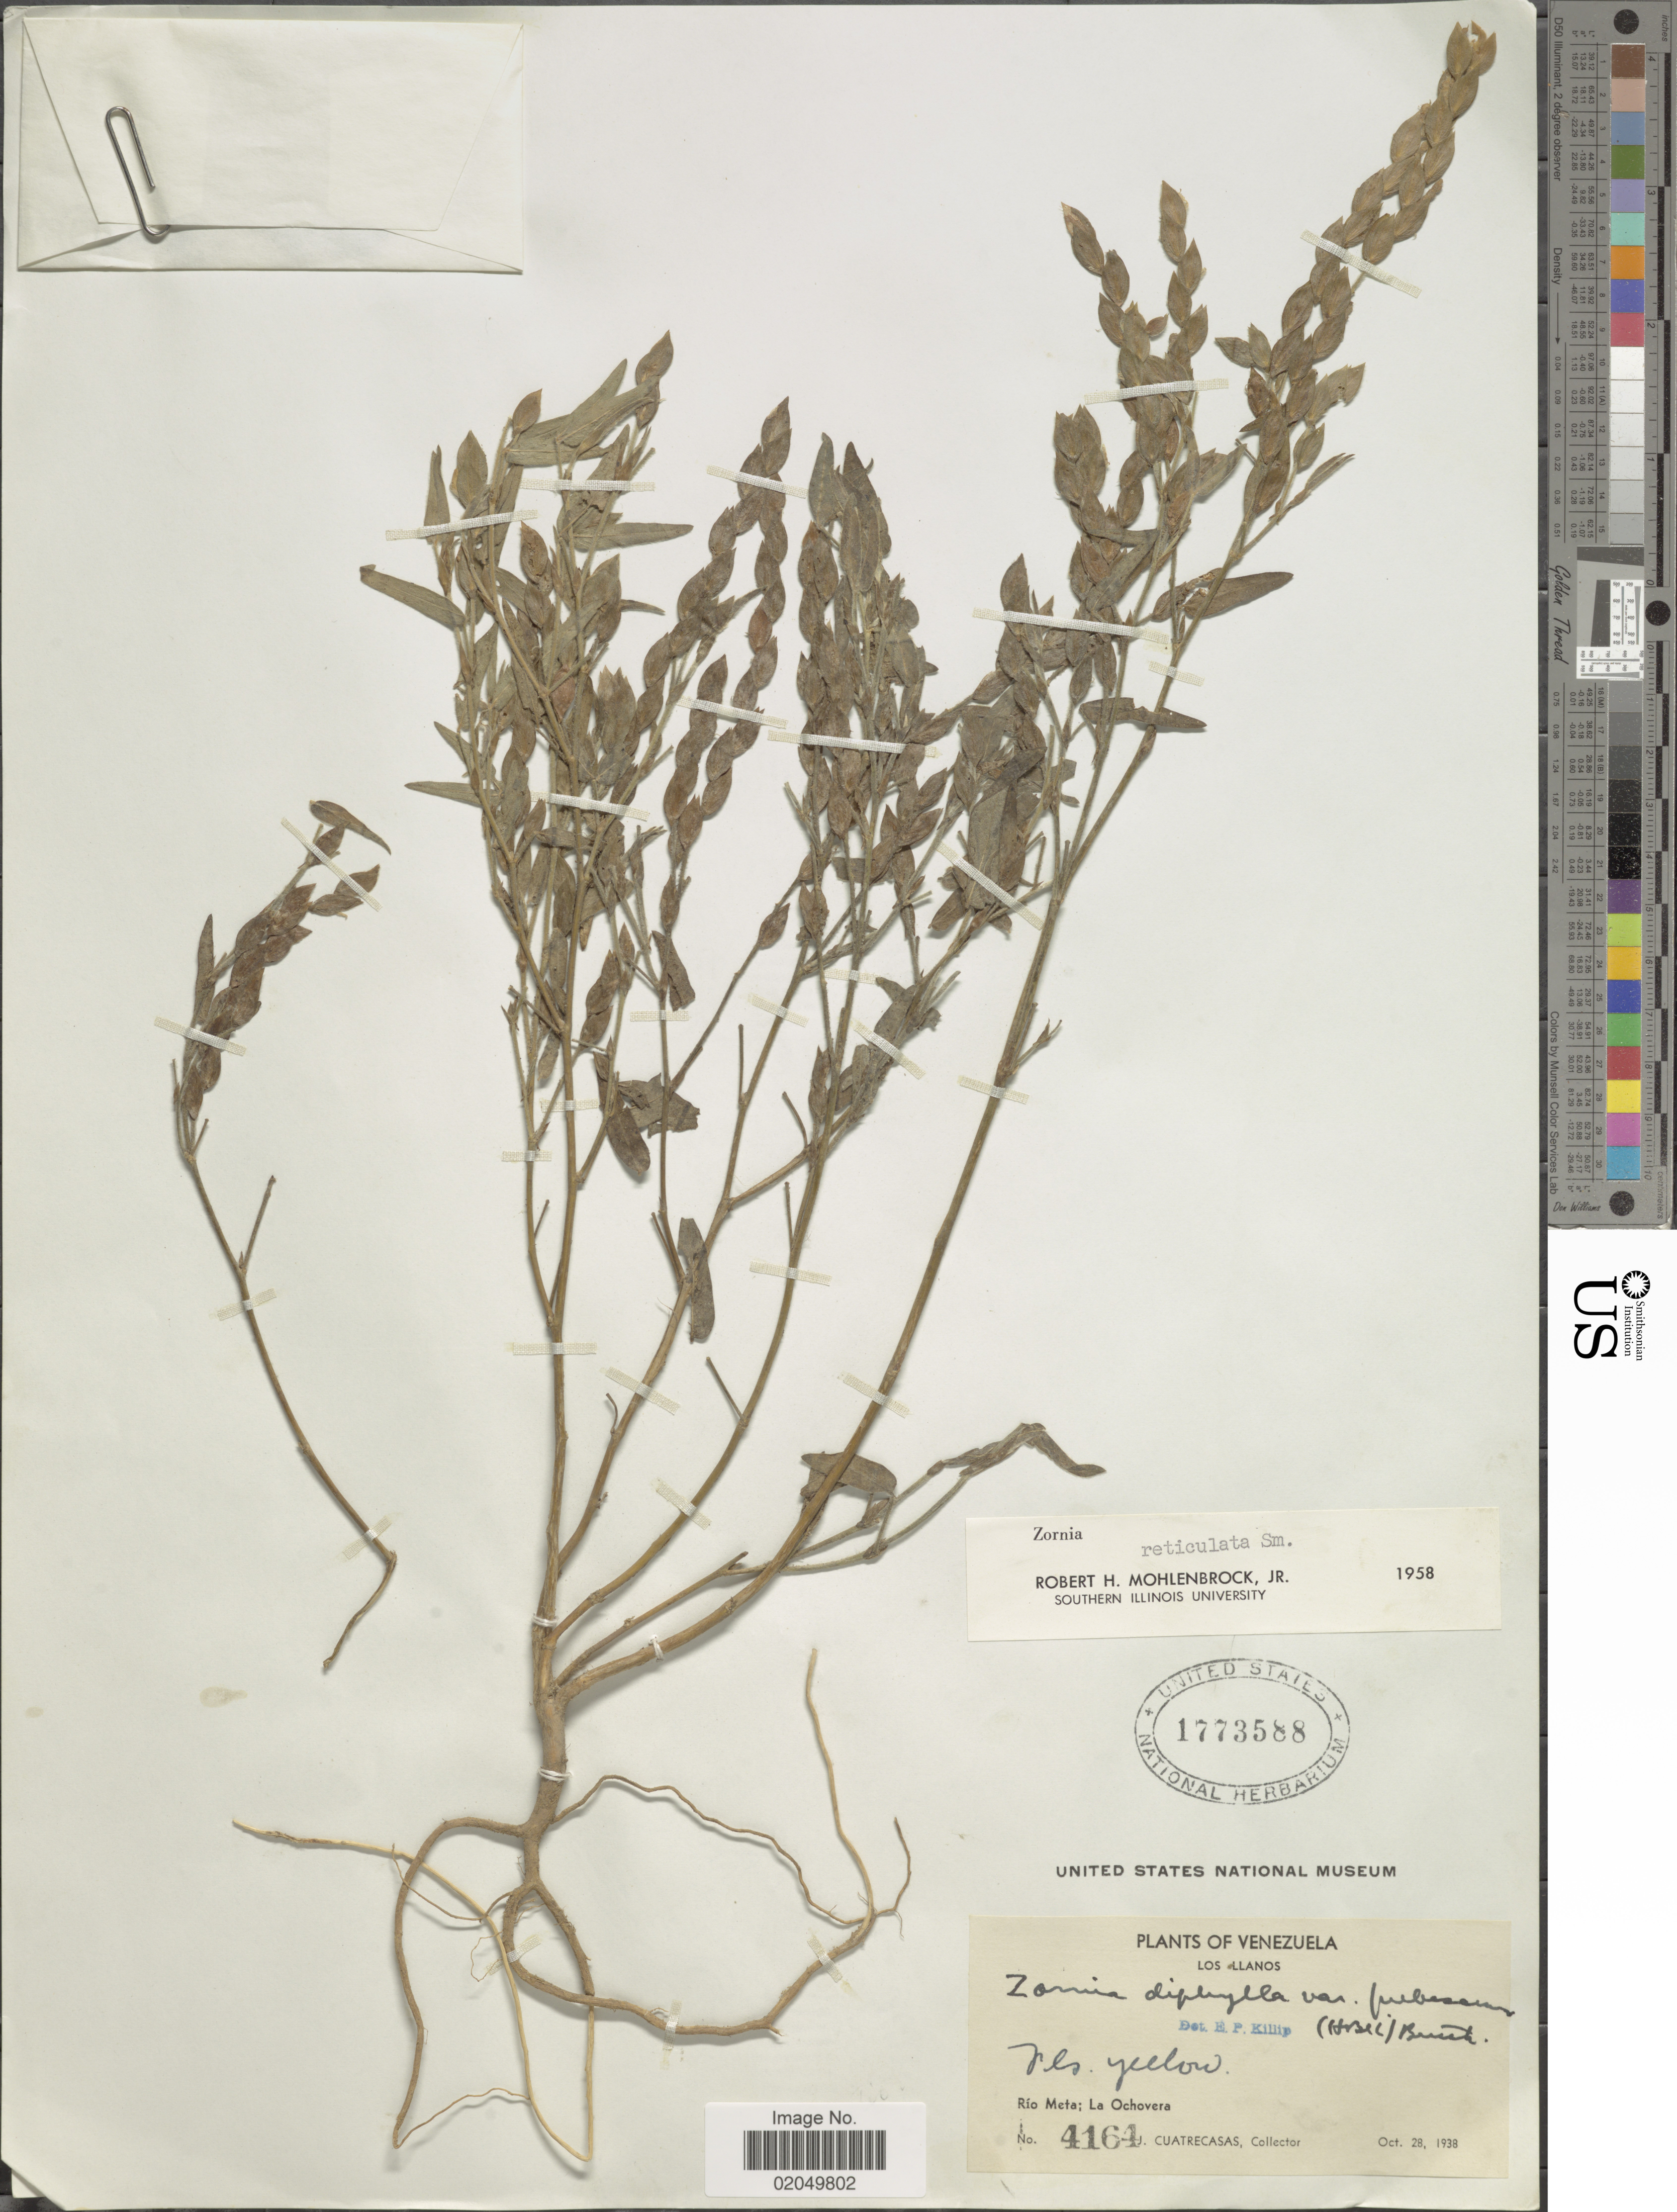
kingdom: Plantae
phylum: Tracheophyta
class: Magnoliopsida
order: Fabales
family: Fabaceae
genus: Zornia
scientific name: Zornia reticulata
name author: Sm.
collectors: J. Cuatrecasas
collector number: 4164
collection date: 1938-10-28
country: Venezuela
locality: Los Llanos, Rio Meta, La Ochovera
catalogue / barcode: US 1773588